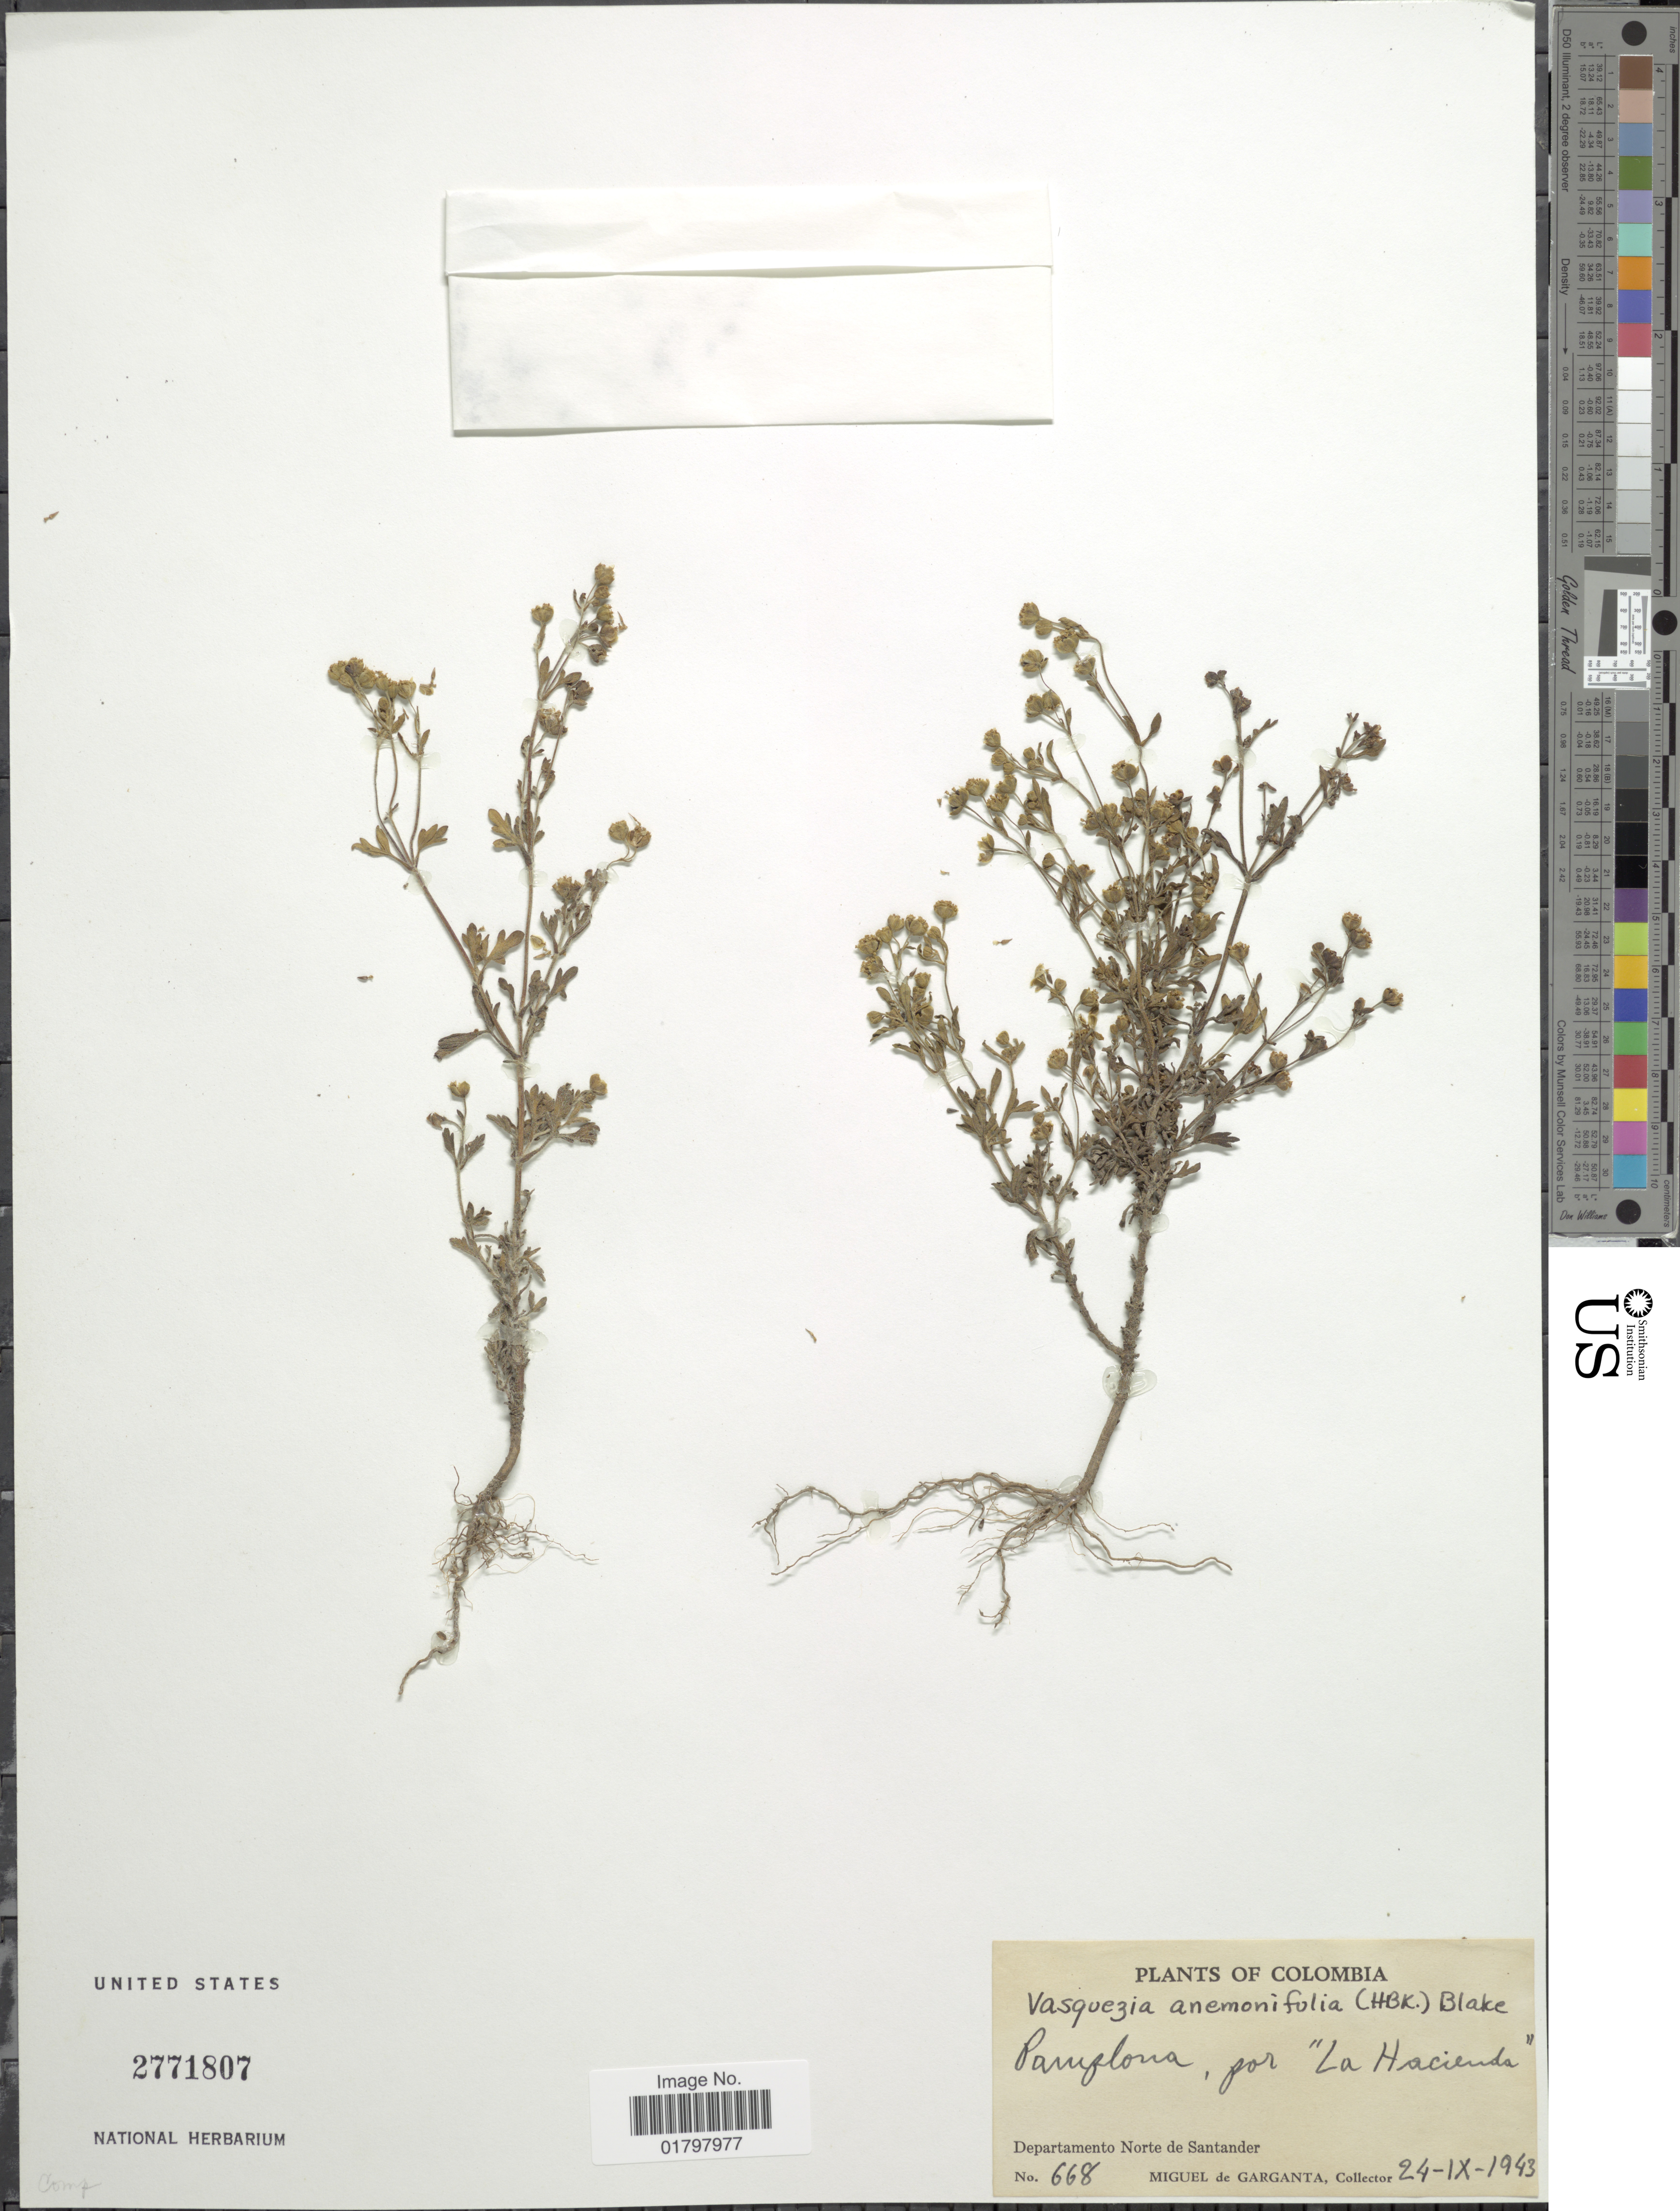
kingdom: Plantae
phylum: Tracheophyta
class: Magnoliopsida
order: Asterales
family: Asteraceae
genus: Vasquesia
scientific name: Vasquesia anemonifolia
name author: (Kunth) Less.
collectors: M. Garganta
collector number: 668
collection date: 1943-09-24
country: Colombia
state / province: Norte de Santander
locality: Departamento Norte de Santander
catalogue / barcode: US 2771807